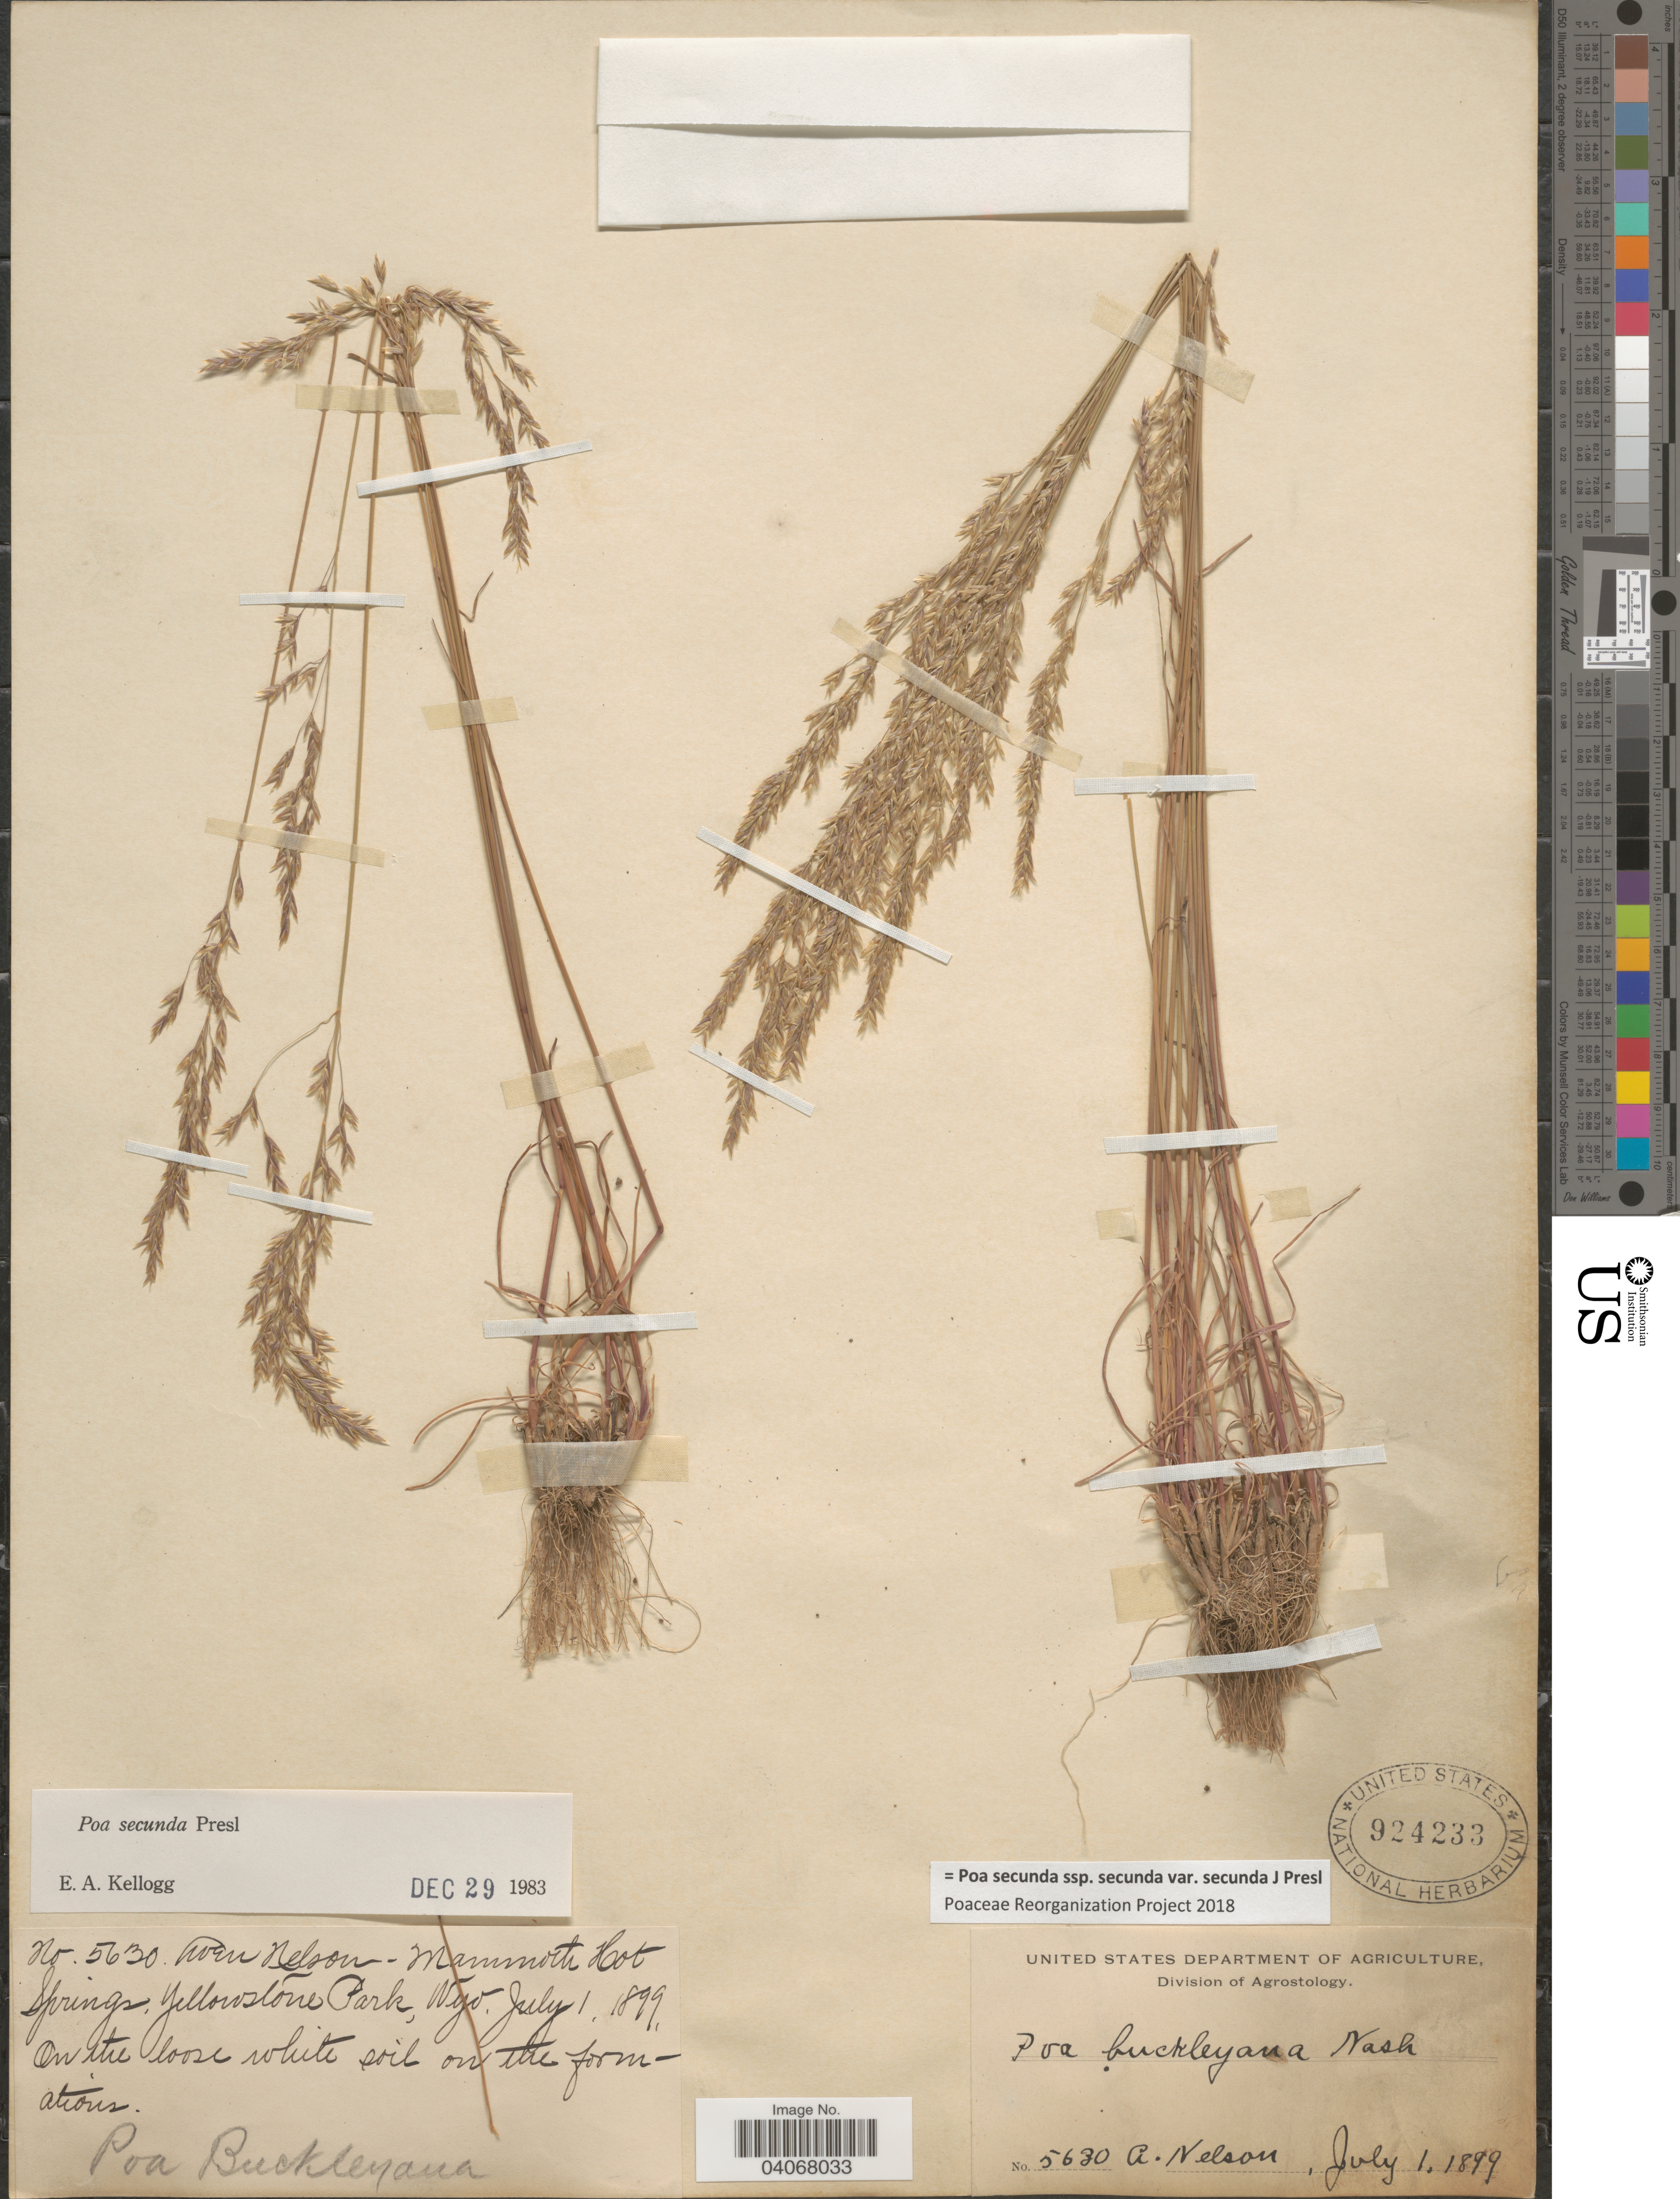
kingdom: Plantae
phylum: Tracheophyta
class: Liliopsida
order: Poales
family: Poaceae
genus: Poa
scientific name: Poa secunda subsp. secunda var. secunda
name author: J. Presl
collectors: A. Nelson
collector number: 5630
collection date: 1899-07-01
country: United States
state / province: Wyoming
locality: Mammoth Hot Springs. Yellowstone Park.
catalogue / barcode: US 924233